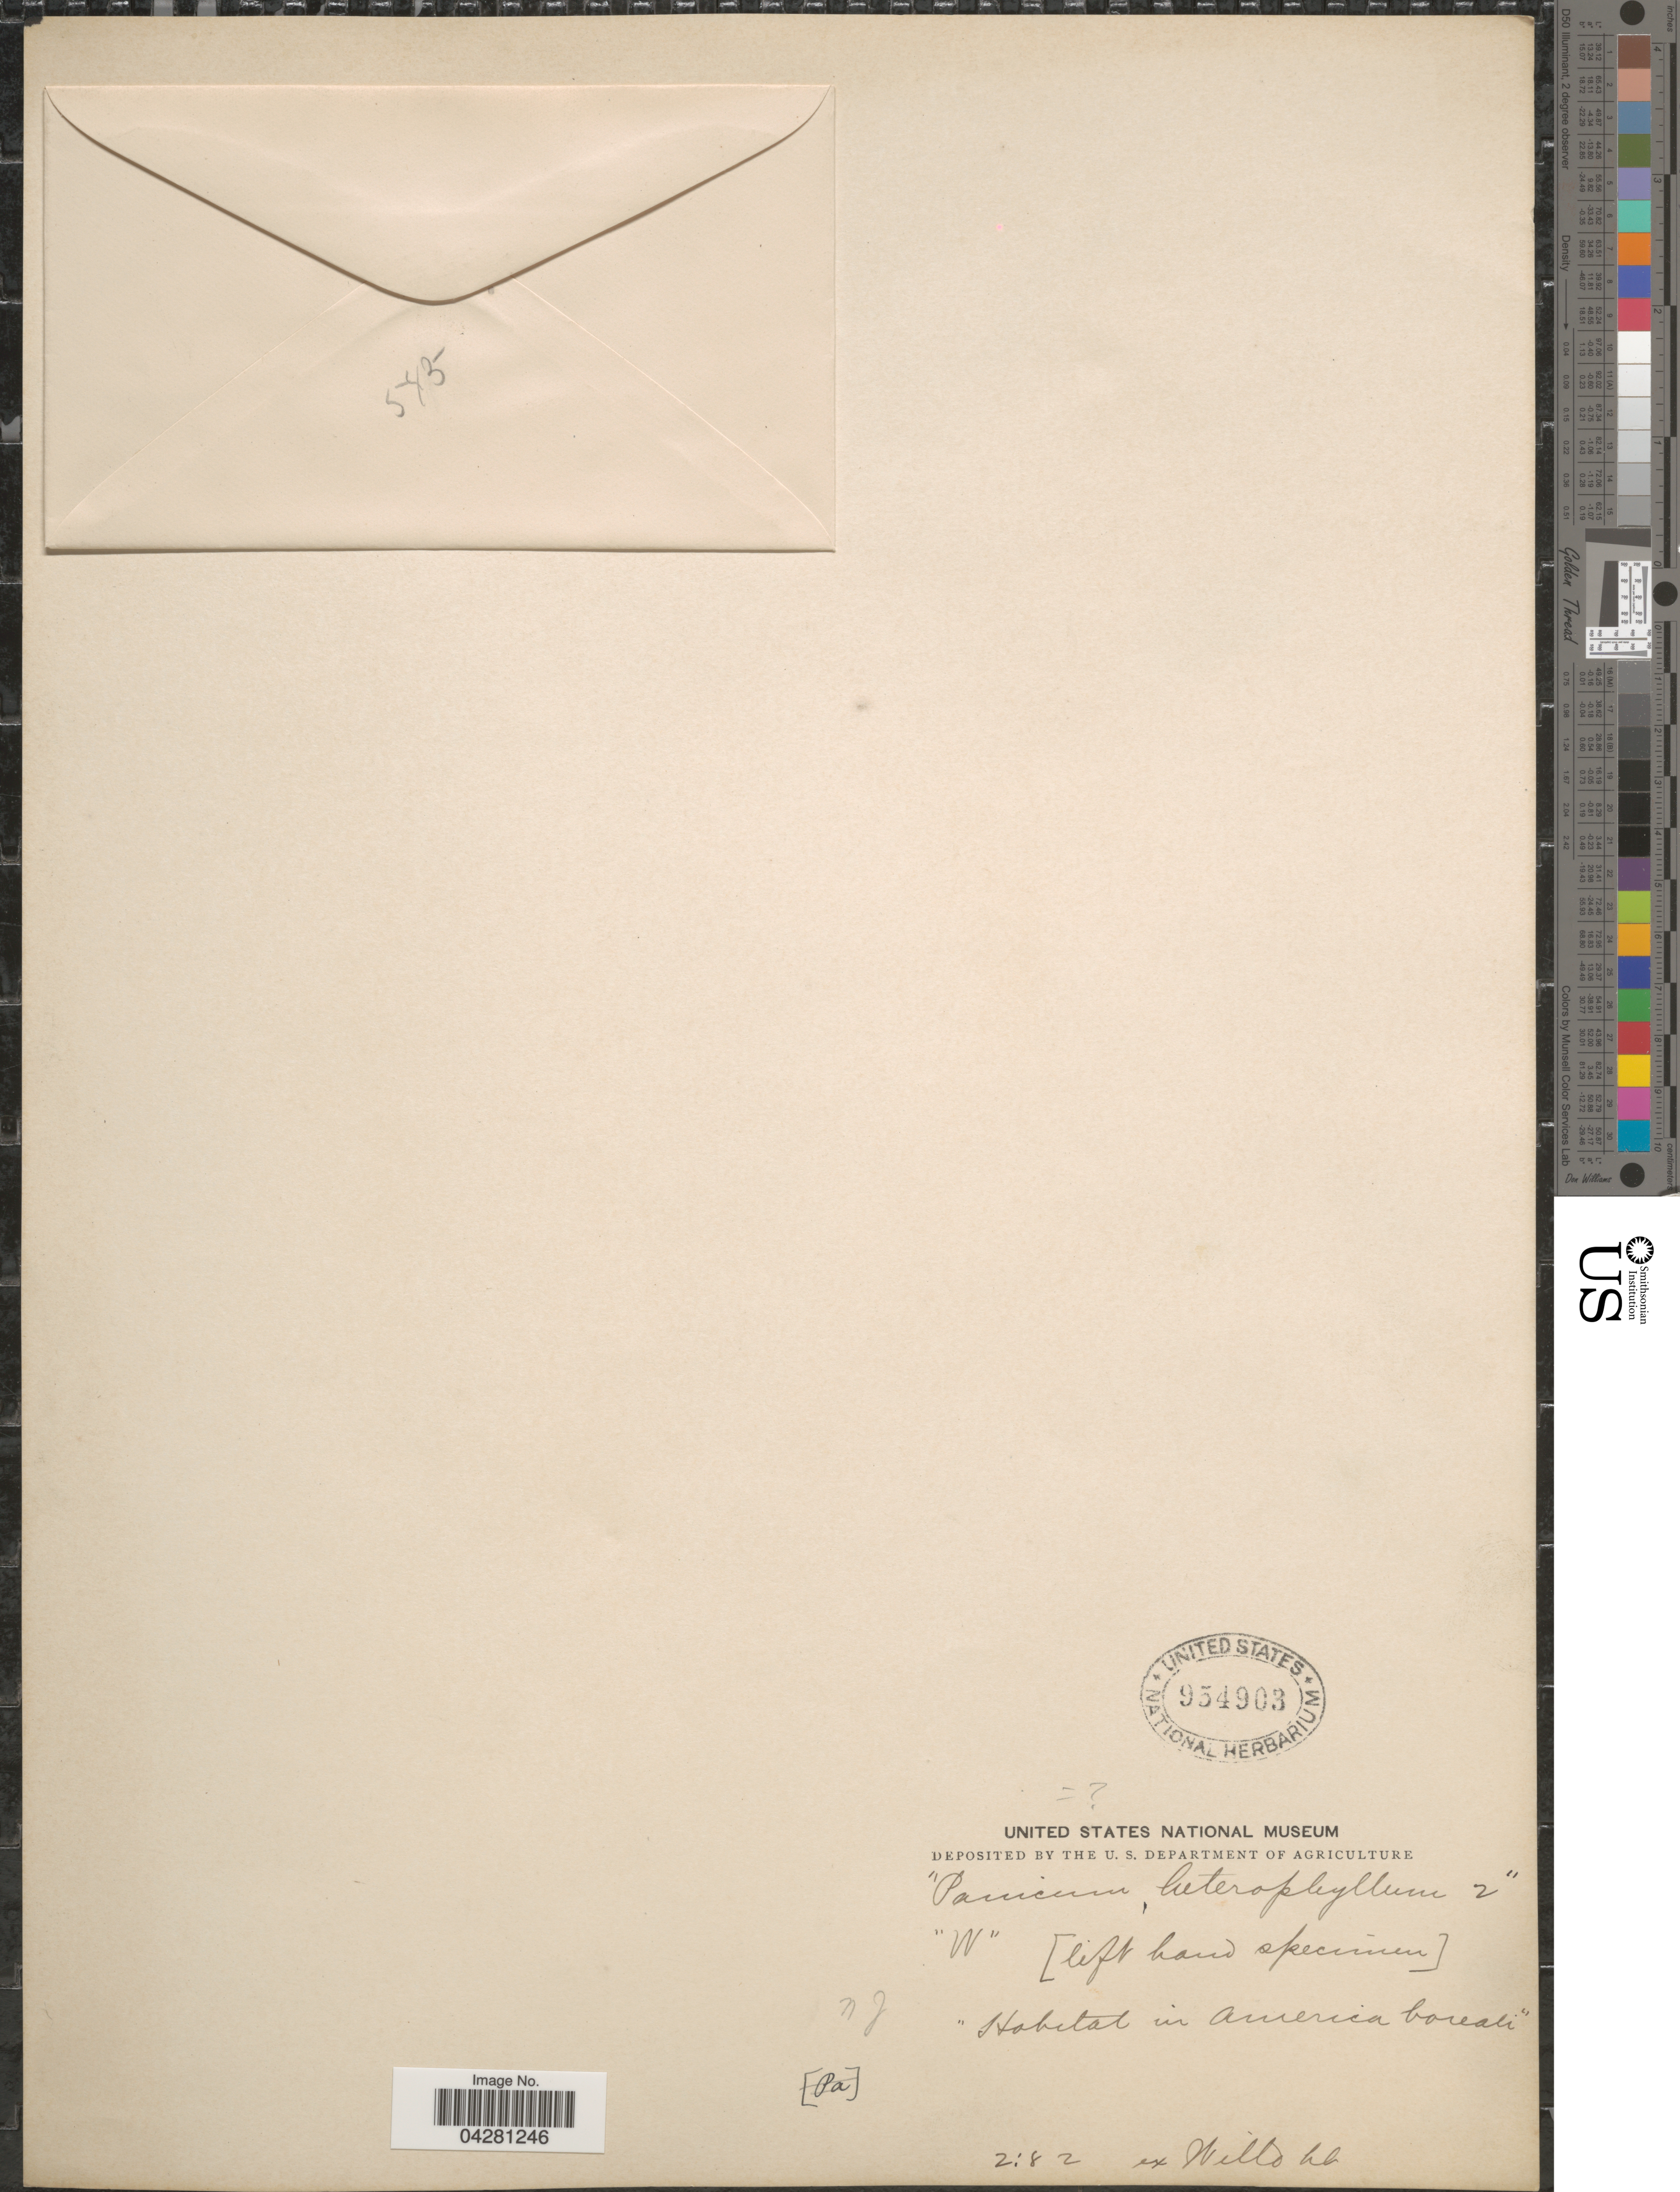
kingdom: Plantae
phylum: Tracheophyta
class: Liliopsida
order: Poales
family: Poaceae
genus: Dichanthelium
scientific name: Dichanthelium dichotomum var. dichotomum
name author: (L.) Gould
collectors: Ex herb. Willd.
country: United States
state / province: New Jersey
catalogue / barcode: US 954903